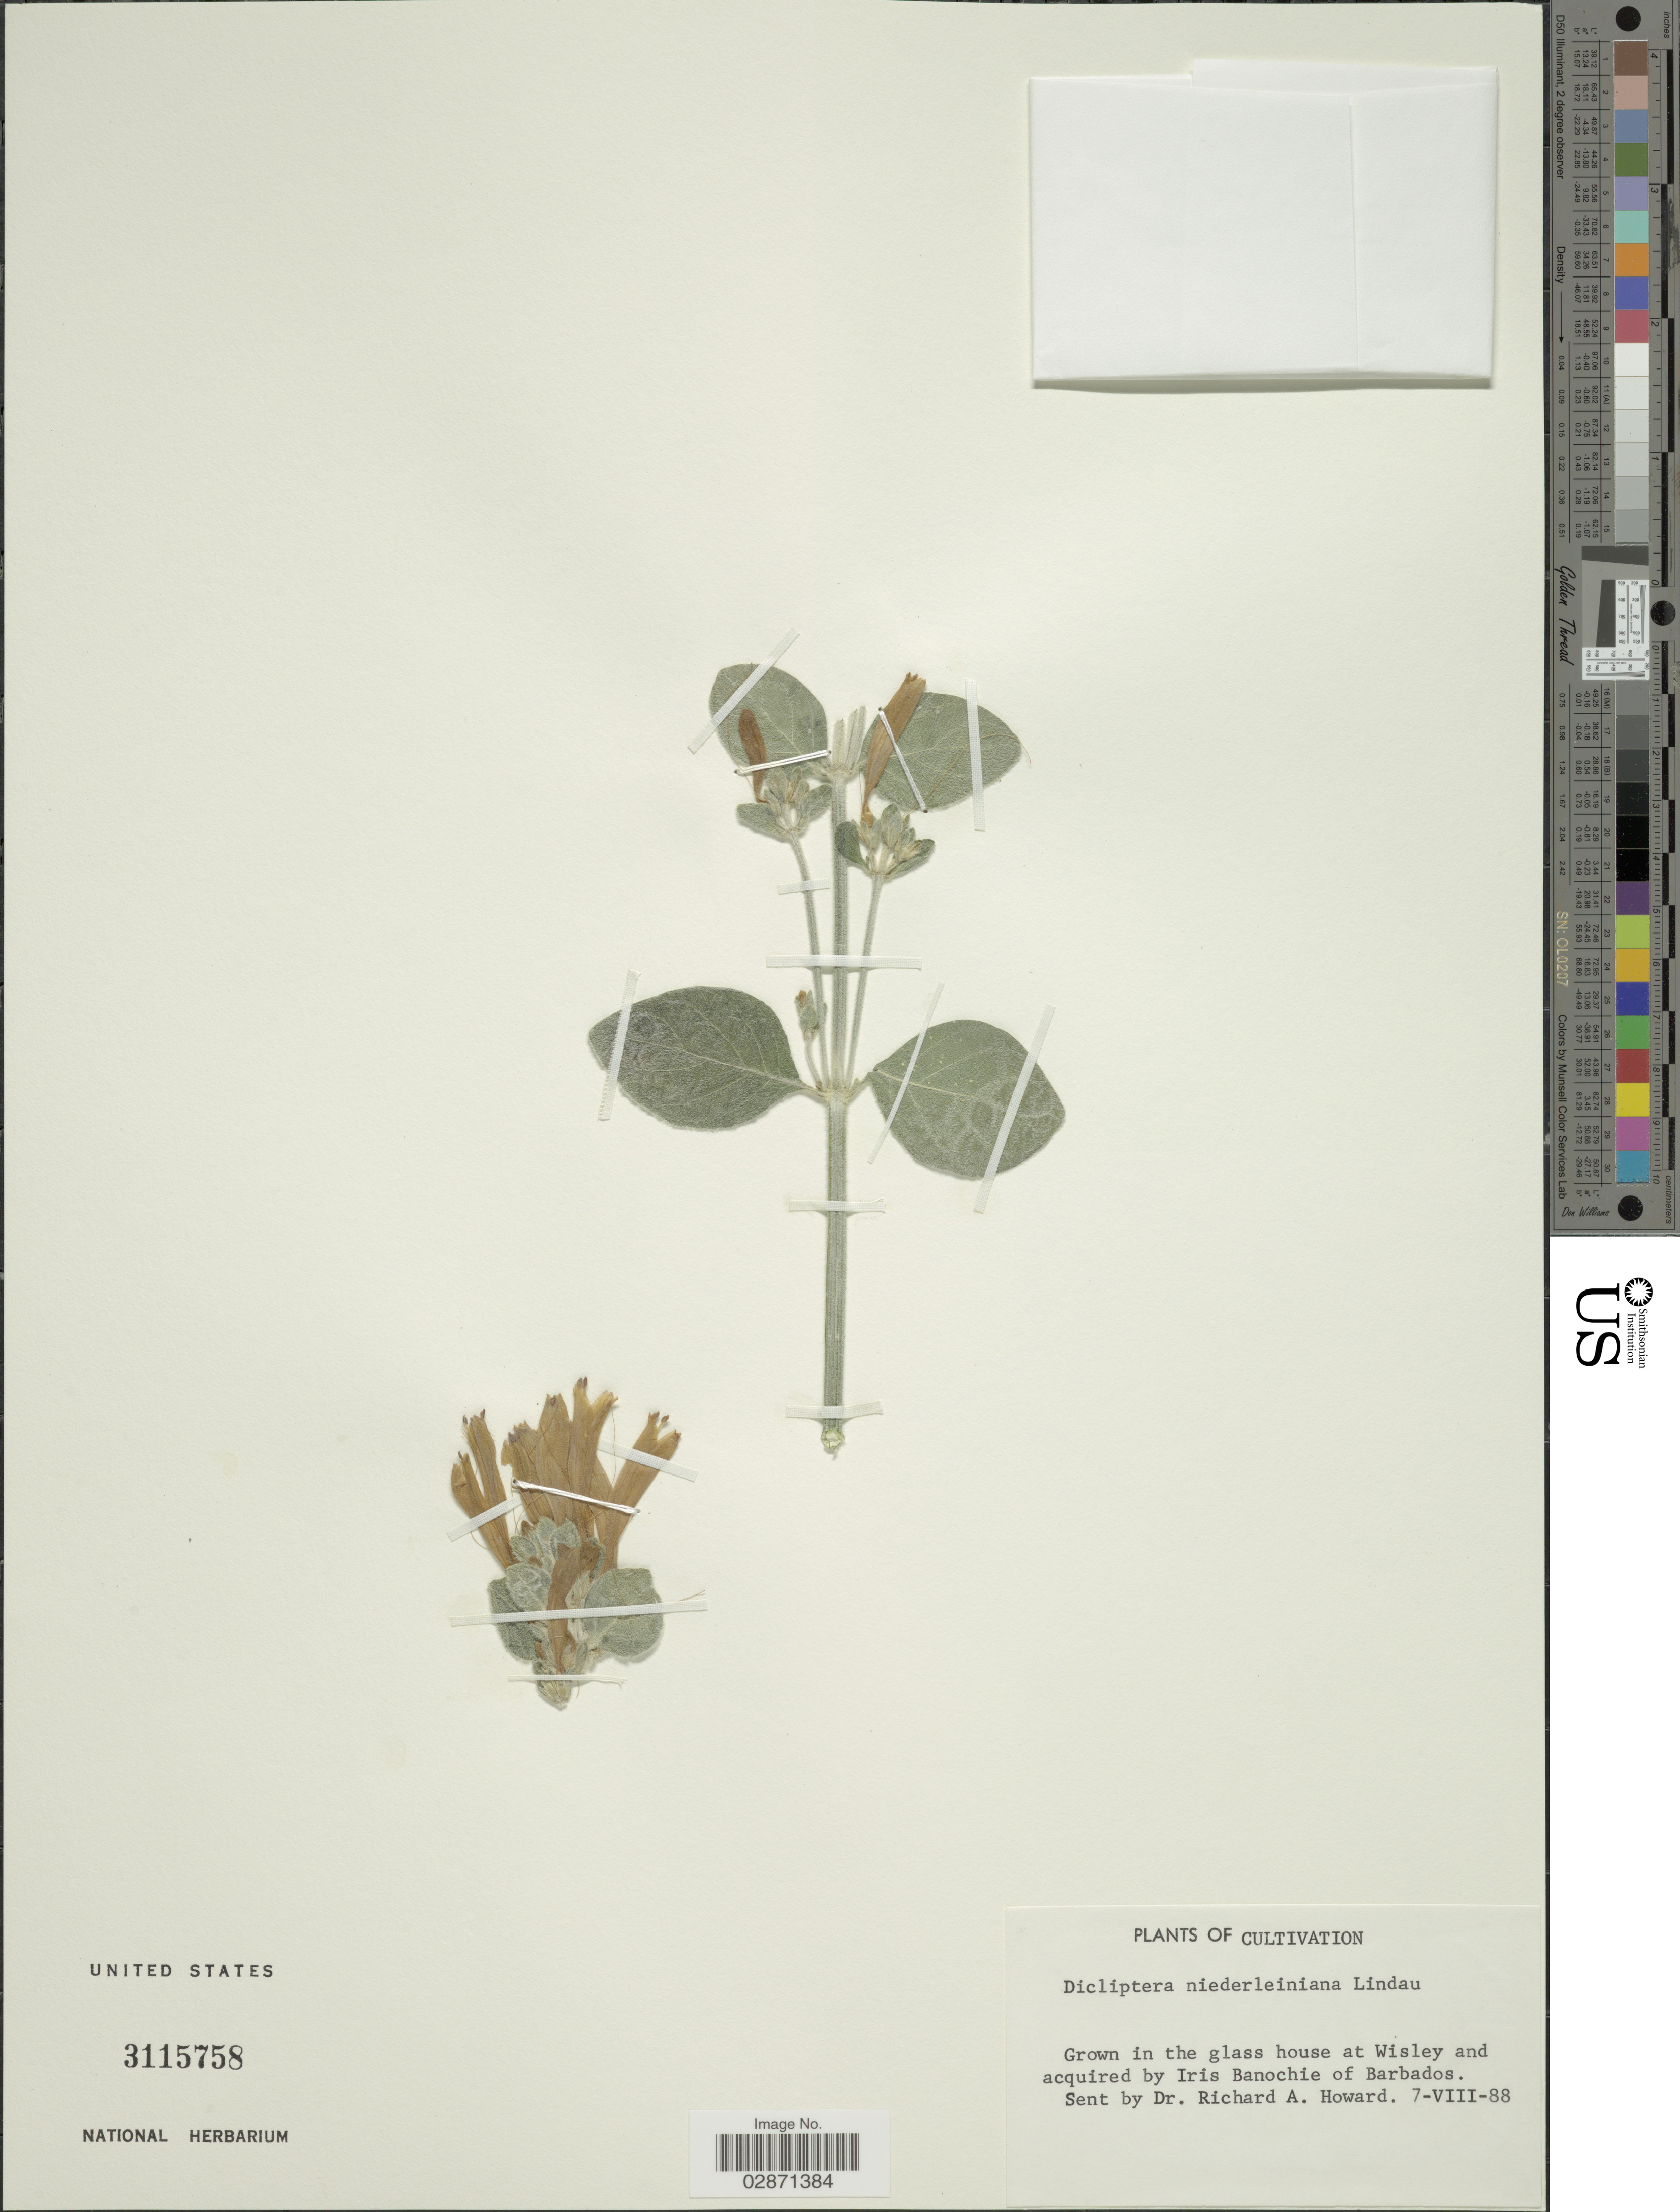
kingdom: Plantae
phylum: Tracheophyta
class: Magnoliopsida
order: Lamiales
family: Acanthaceae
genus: Dicliptera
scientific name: Dicliptera squarrosa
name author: Nees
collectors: I. Banochie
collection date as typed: Transcribed d/m/y: 7/8/88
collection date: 1988-08-07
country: United Kingdom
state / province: England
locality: Grown in the glass house at Wisley.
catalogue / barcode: US 3115758